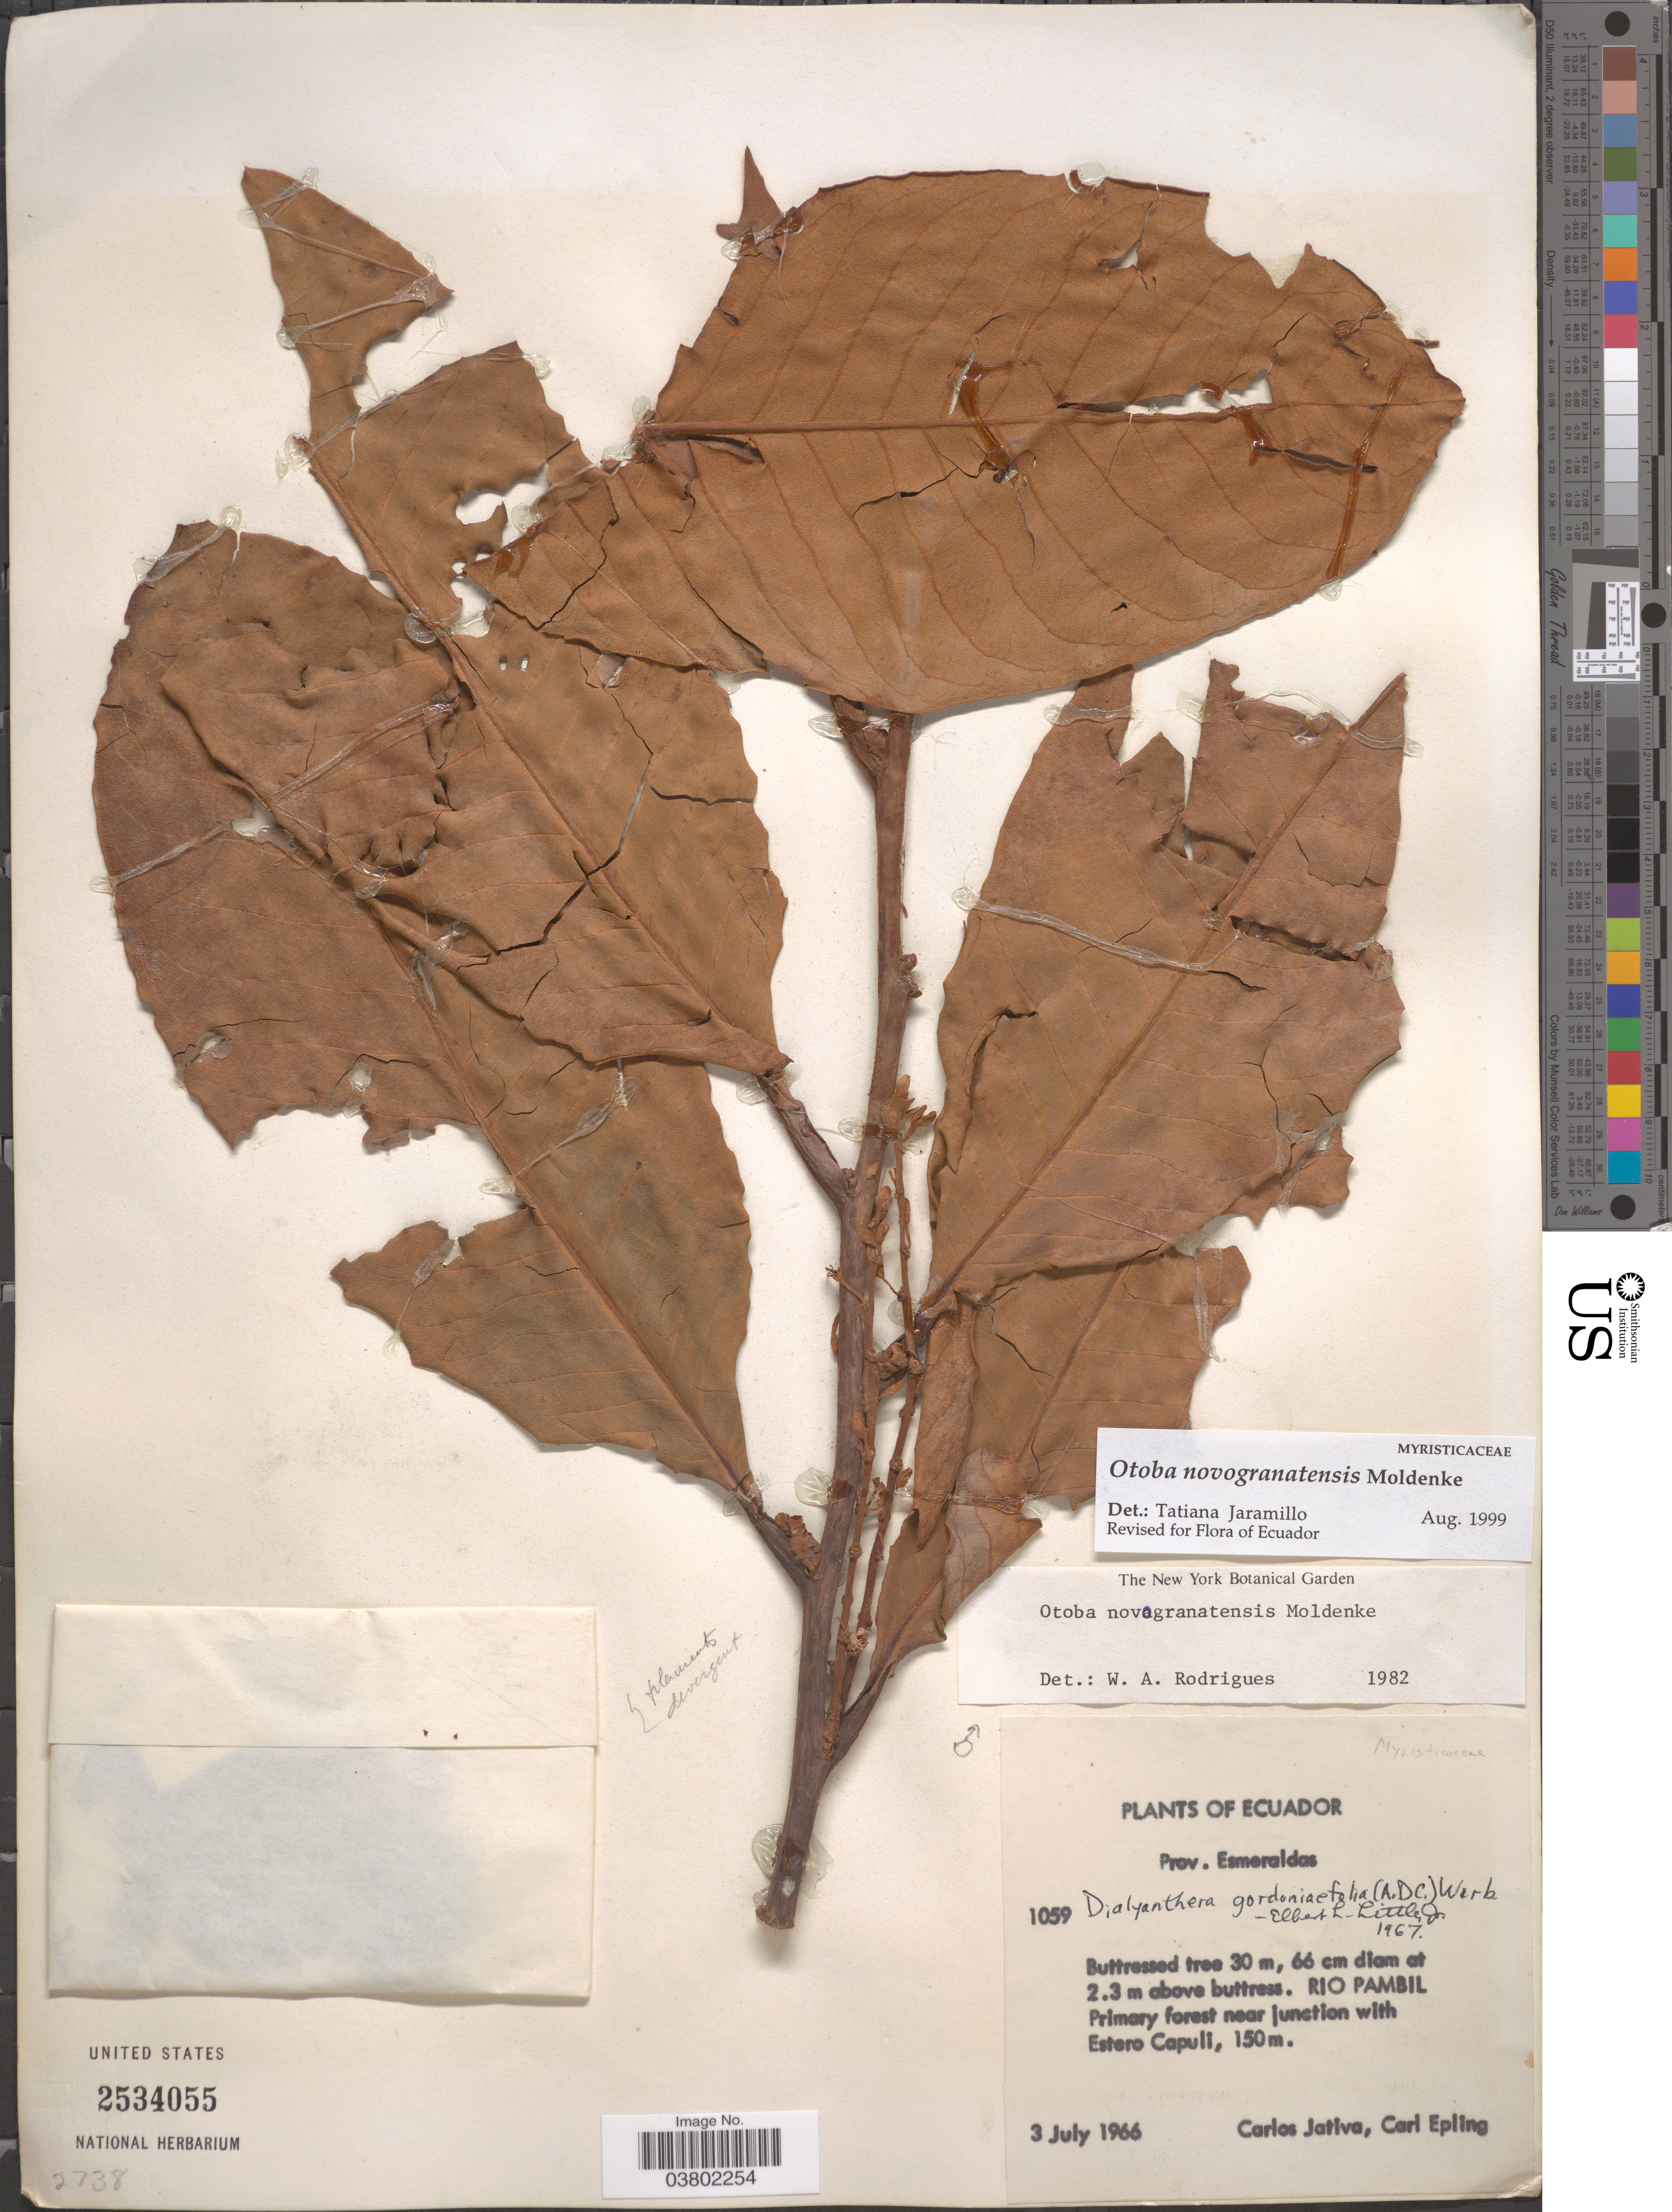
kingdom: Plantae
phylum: Tracheophyta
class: Magnoliopsida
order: Magnoliales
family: Myristicaceae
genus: Otoba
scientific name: Otoba novogranatensis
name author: Moldenke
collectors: C. D. Játiva & C. C. Epling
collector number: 1059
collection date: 1966-07-03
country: Ecuador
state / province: Esmeraldas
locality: Rio Pambil. Primary forest near junction with Estero Capuli.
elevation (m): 150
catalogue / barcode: US 2534055